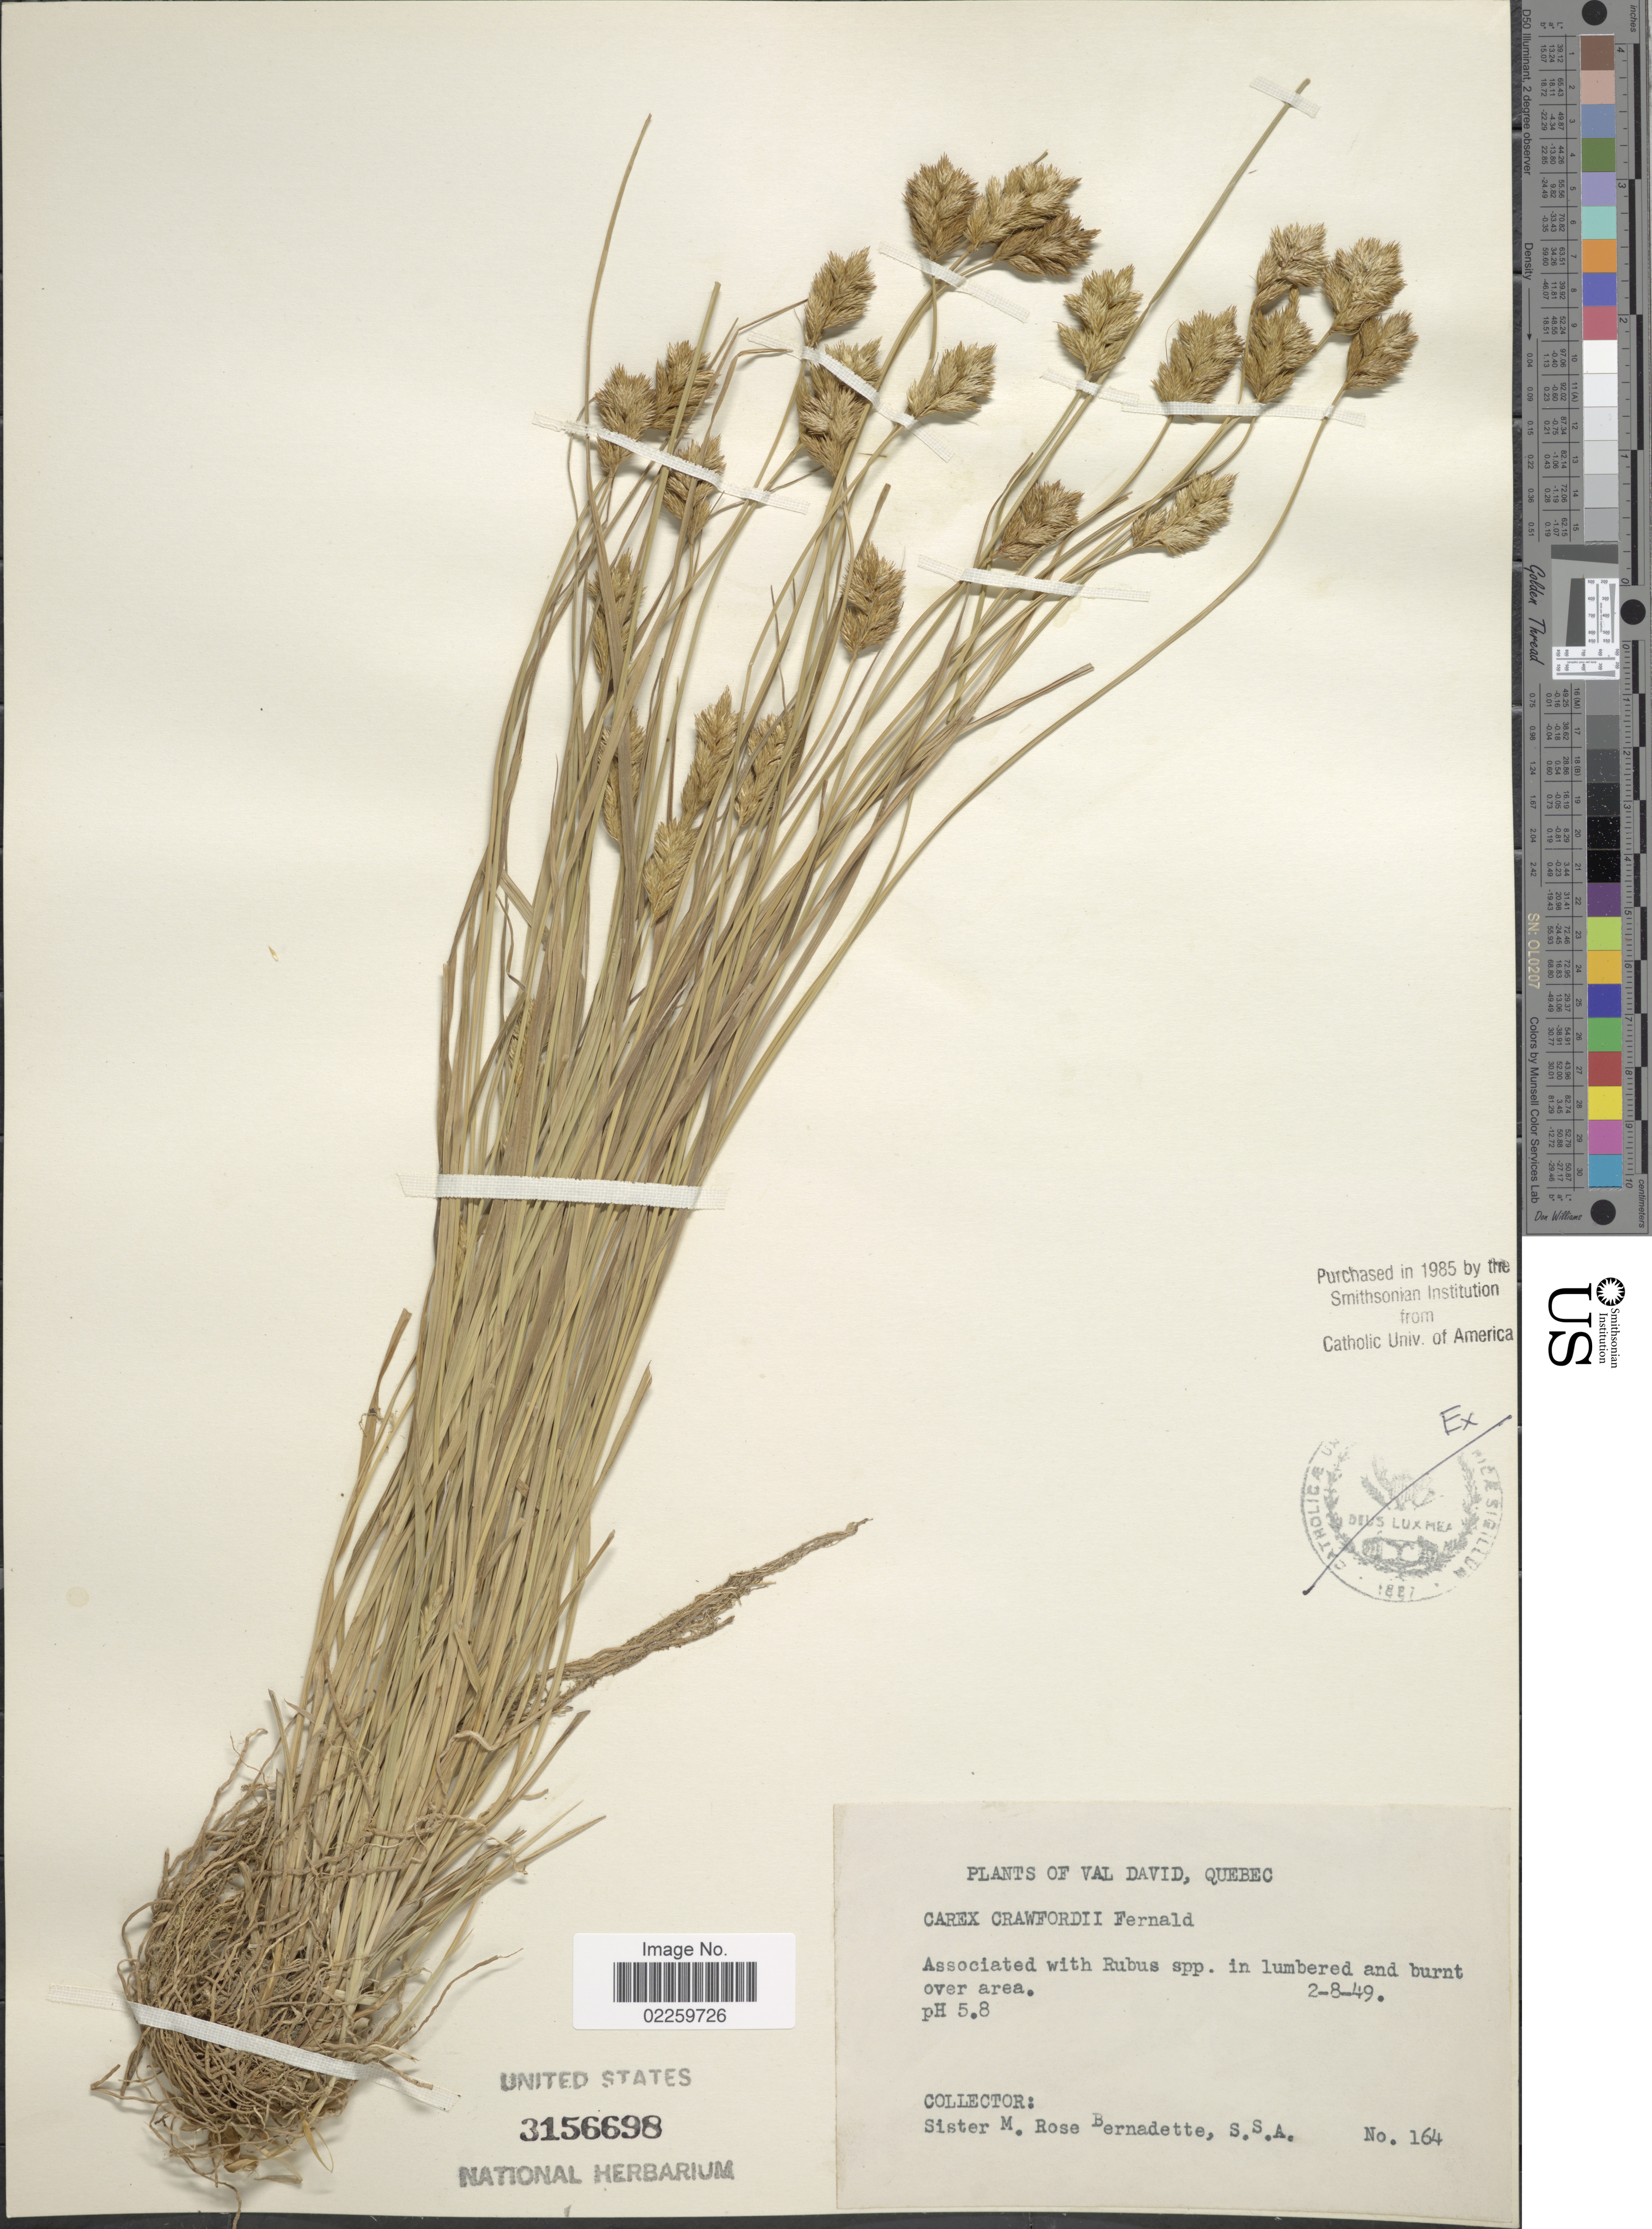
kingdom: Plantae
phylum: Tracheophyta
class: Liliopsida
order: Poales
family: Cyperaceae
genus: Carex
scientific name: Carex crawfordii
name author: Fernald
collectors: M. Bernadette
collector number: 164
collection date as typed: Transcribed d/m/y: 2/8/49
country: Canada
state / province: Quebec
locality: Val David, in lumbered and burnt over area.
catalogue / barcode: US 3156698